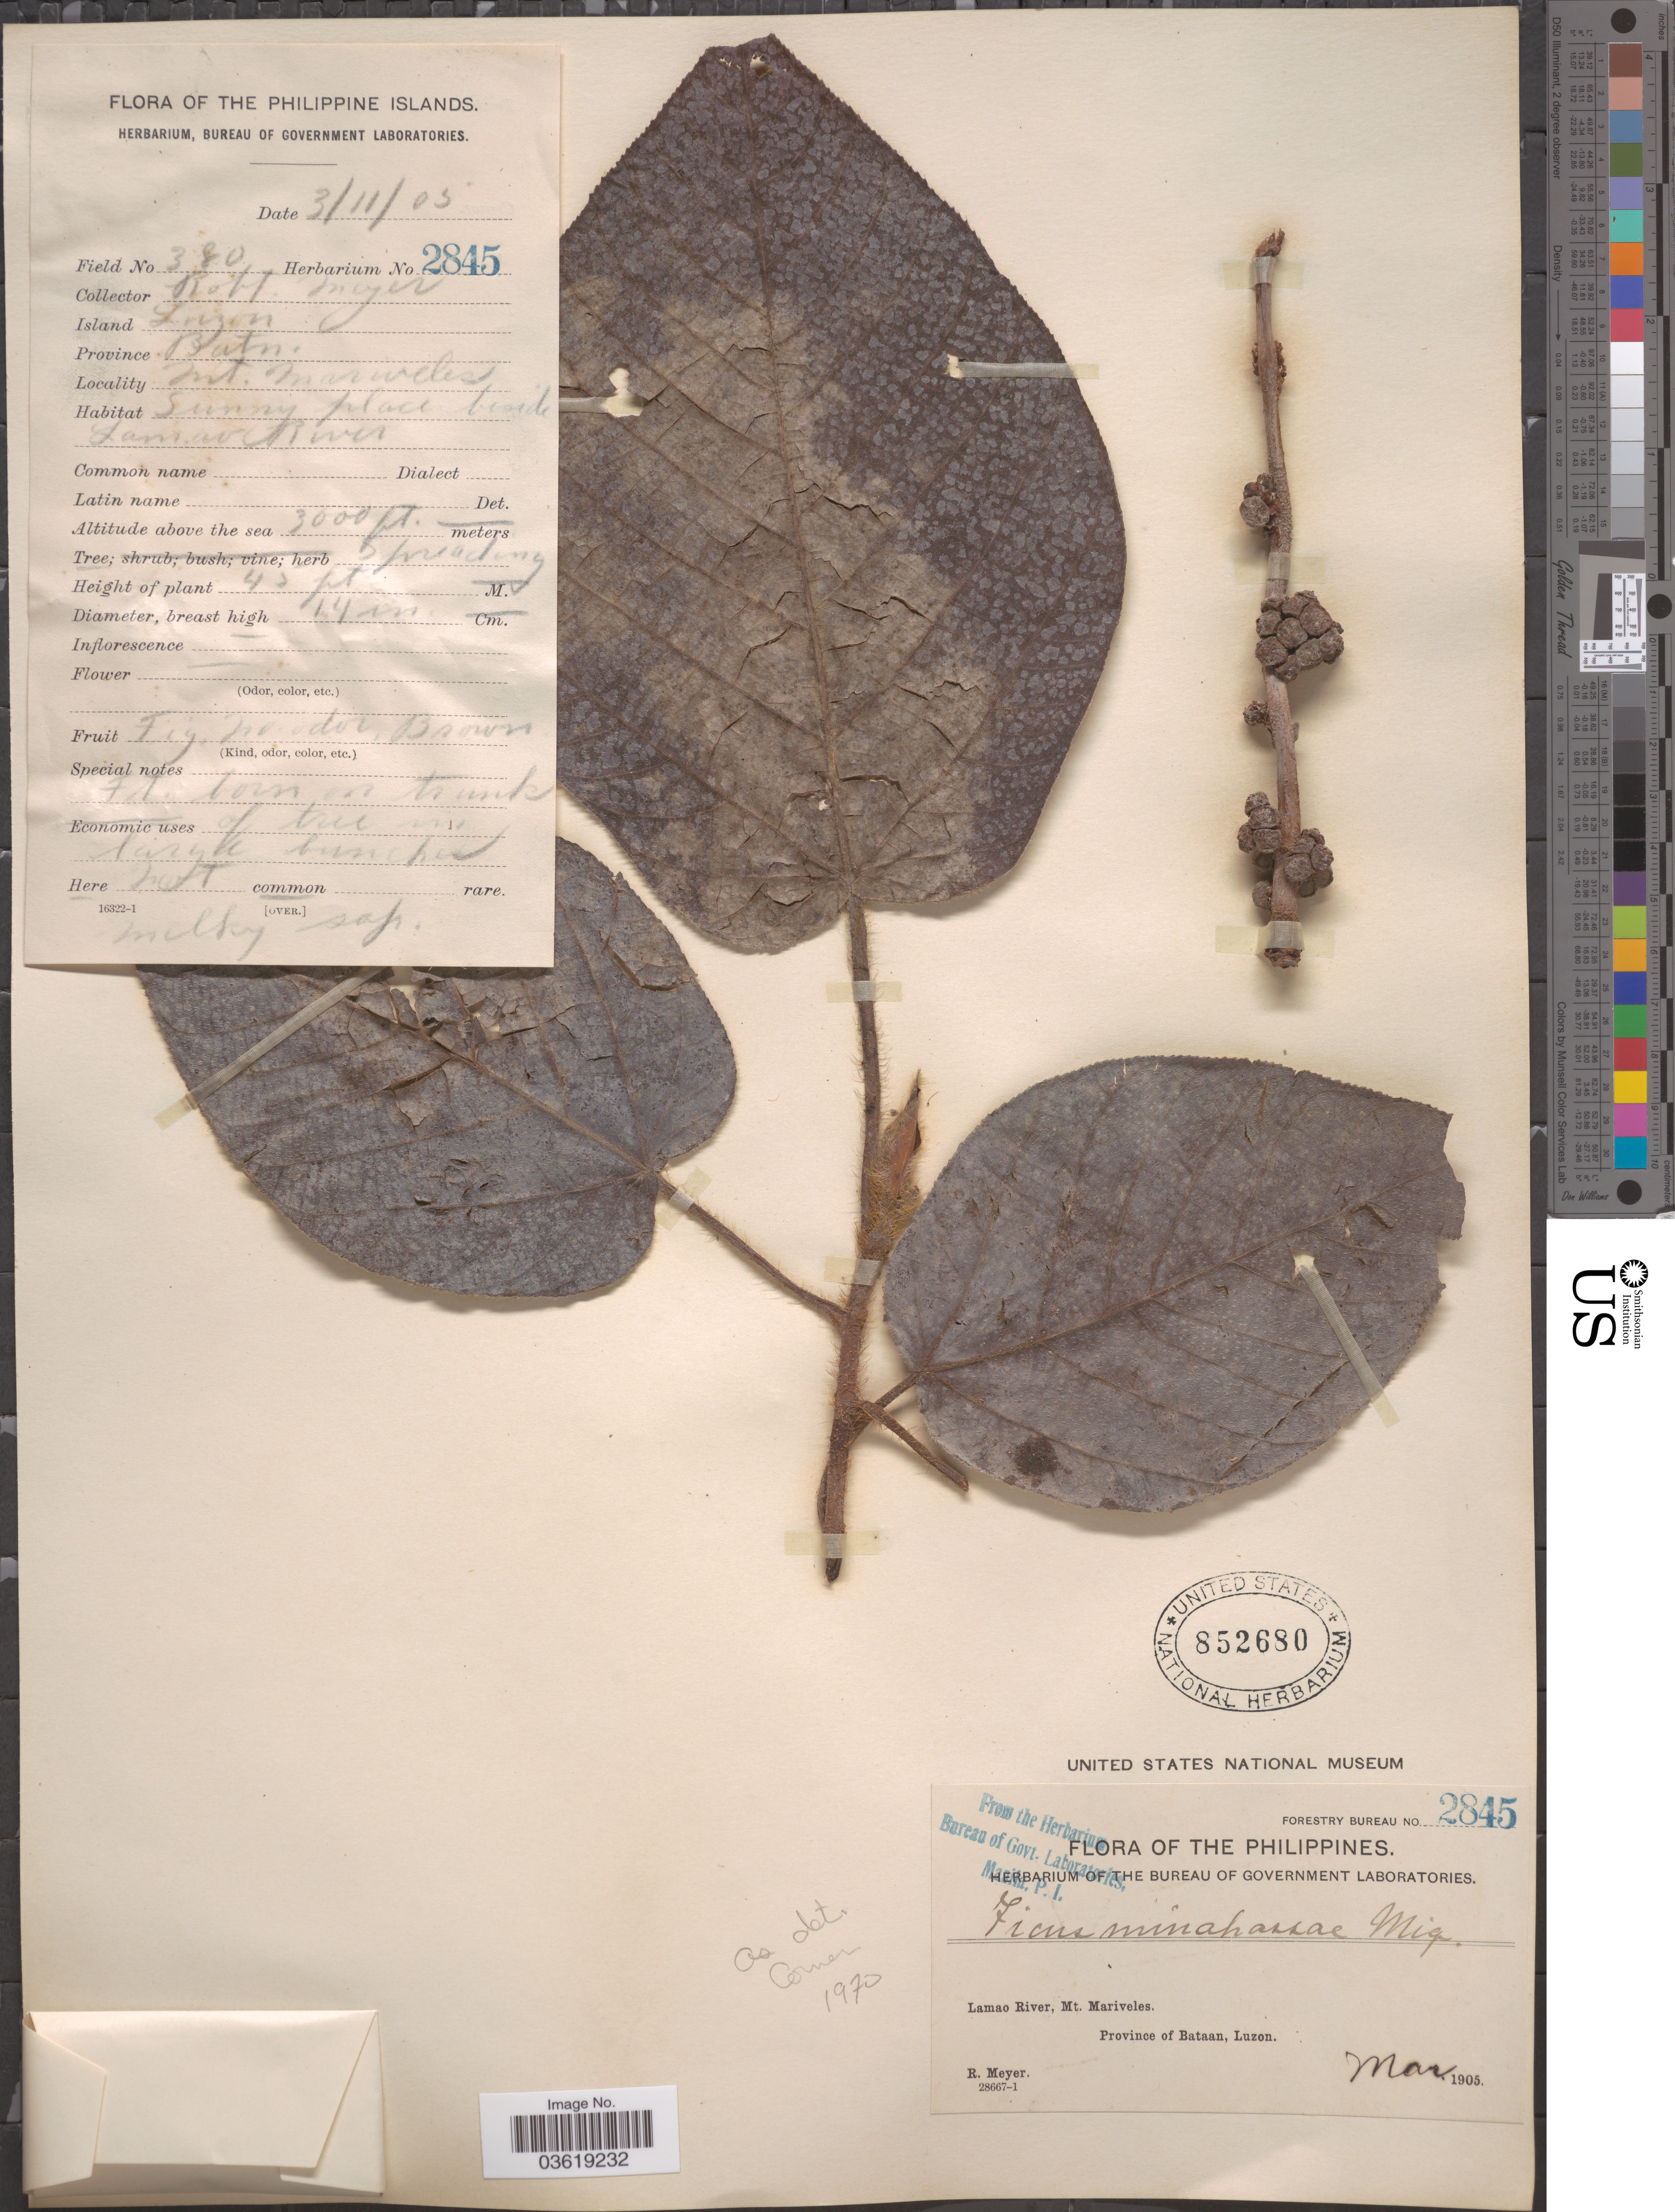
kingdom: Plantae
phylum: Tracheophyta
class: Magnoliopsida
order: Rosales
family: Moraceae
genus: Ficus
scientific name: Ficus minahassae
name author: Miq.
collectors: R. Meyer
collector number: Forestry Bureau 2845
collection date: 1905-03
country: Philippines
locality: Lamao River, Mt. Mariveles. Province of Bataan, Luzon.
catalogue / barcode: US 852680